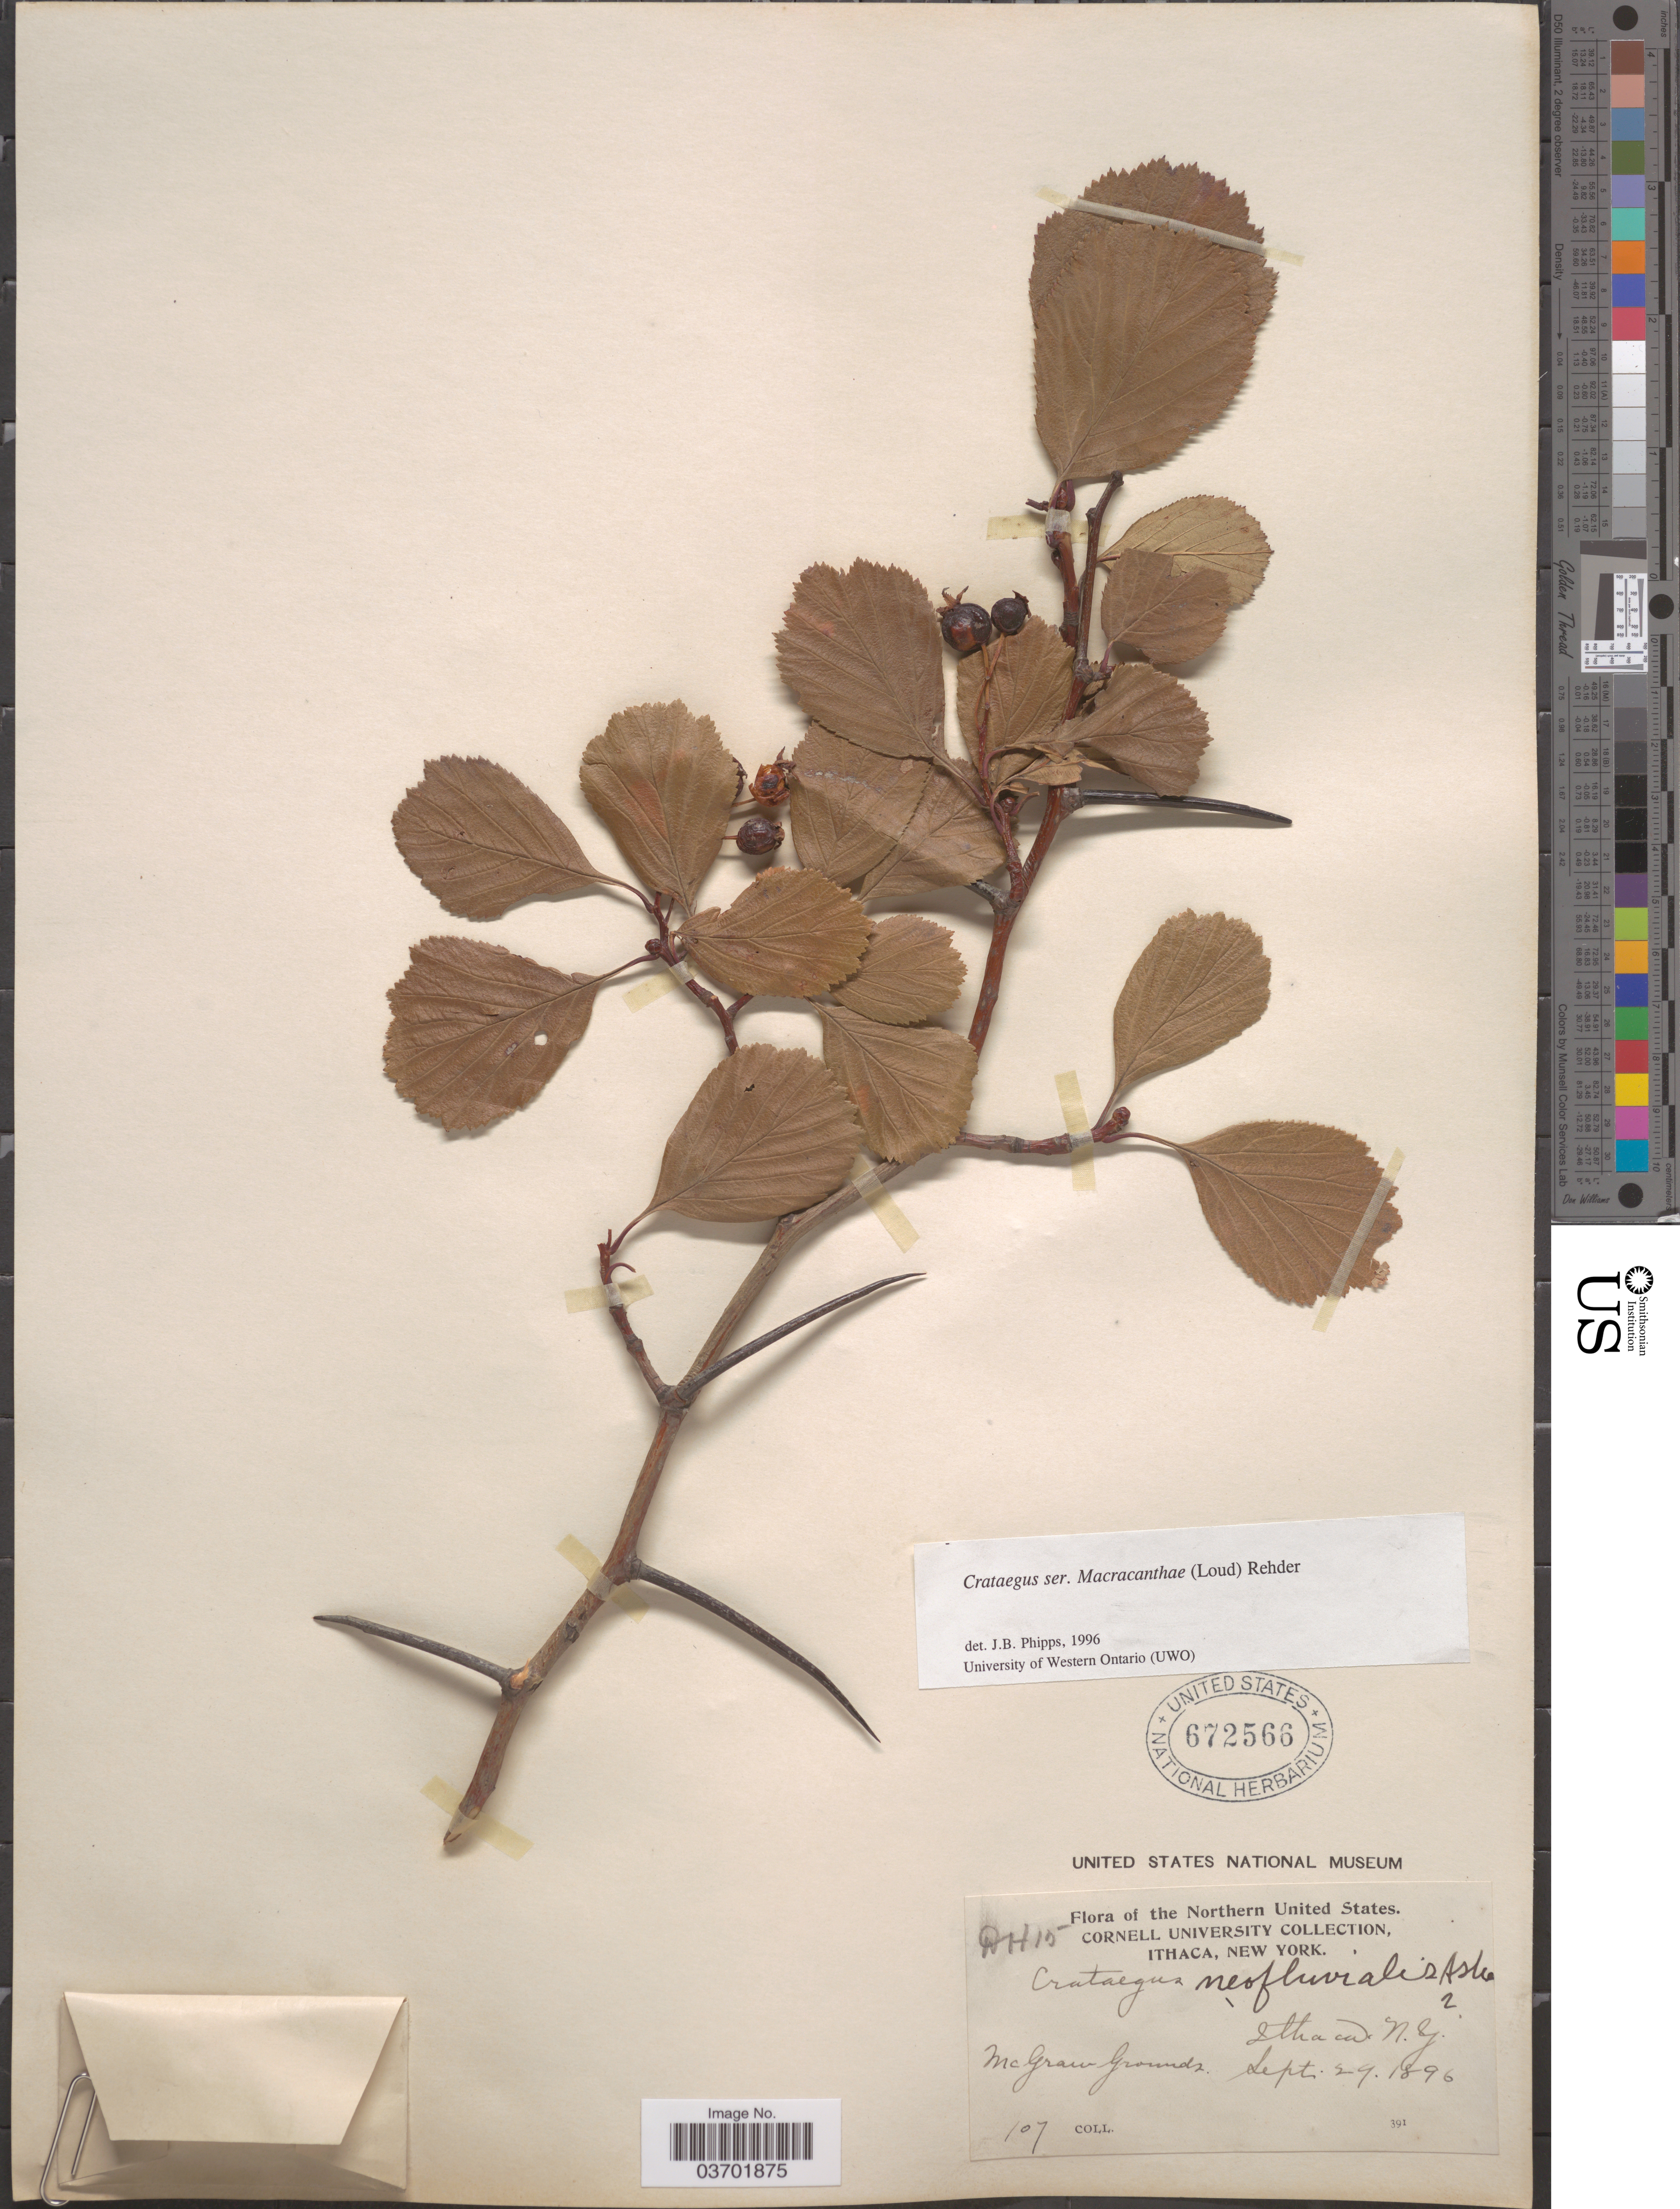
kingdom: Plantae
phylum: Tracheophyta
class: Magnoliopsida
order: Rosales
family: Rosaceae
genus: Crataegus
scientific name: Crataegus succulenta var. neofluvialis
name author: Schrad. ex Link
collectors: Cornell University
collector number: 107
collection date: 1896-09-29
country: United States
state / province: New York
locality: Northern United States. Ithaca. McGraw Grounds.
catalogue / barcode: US 672566